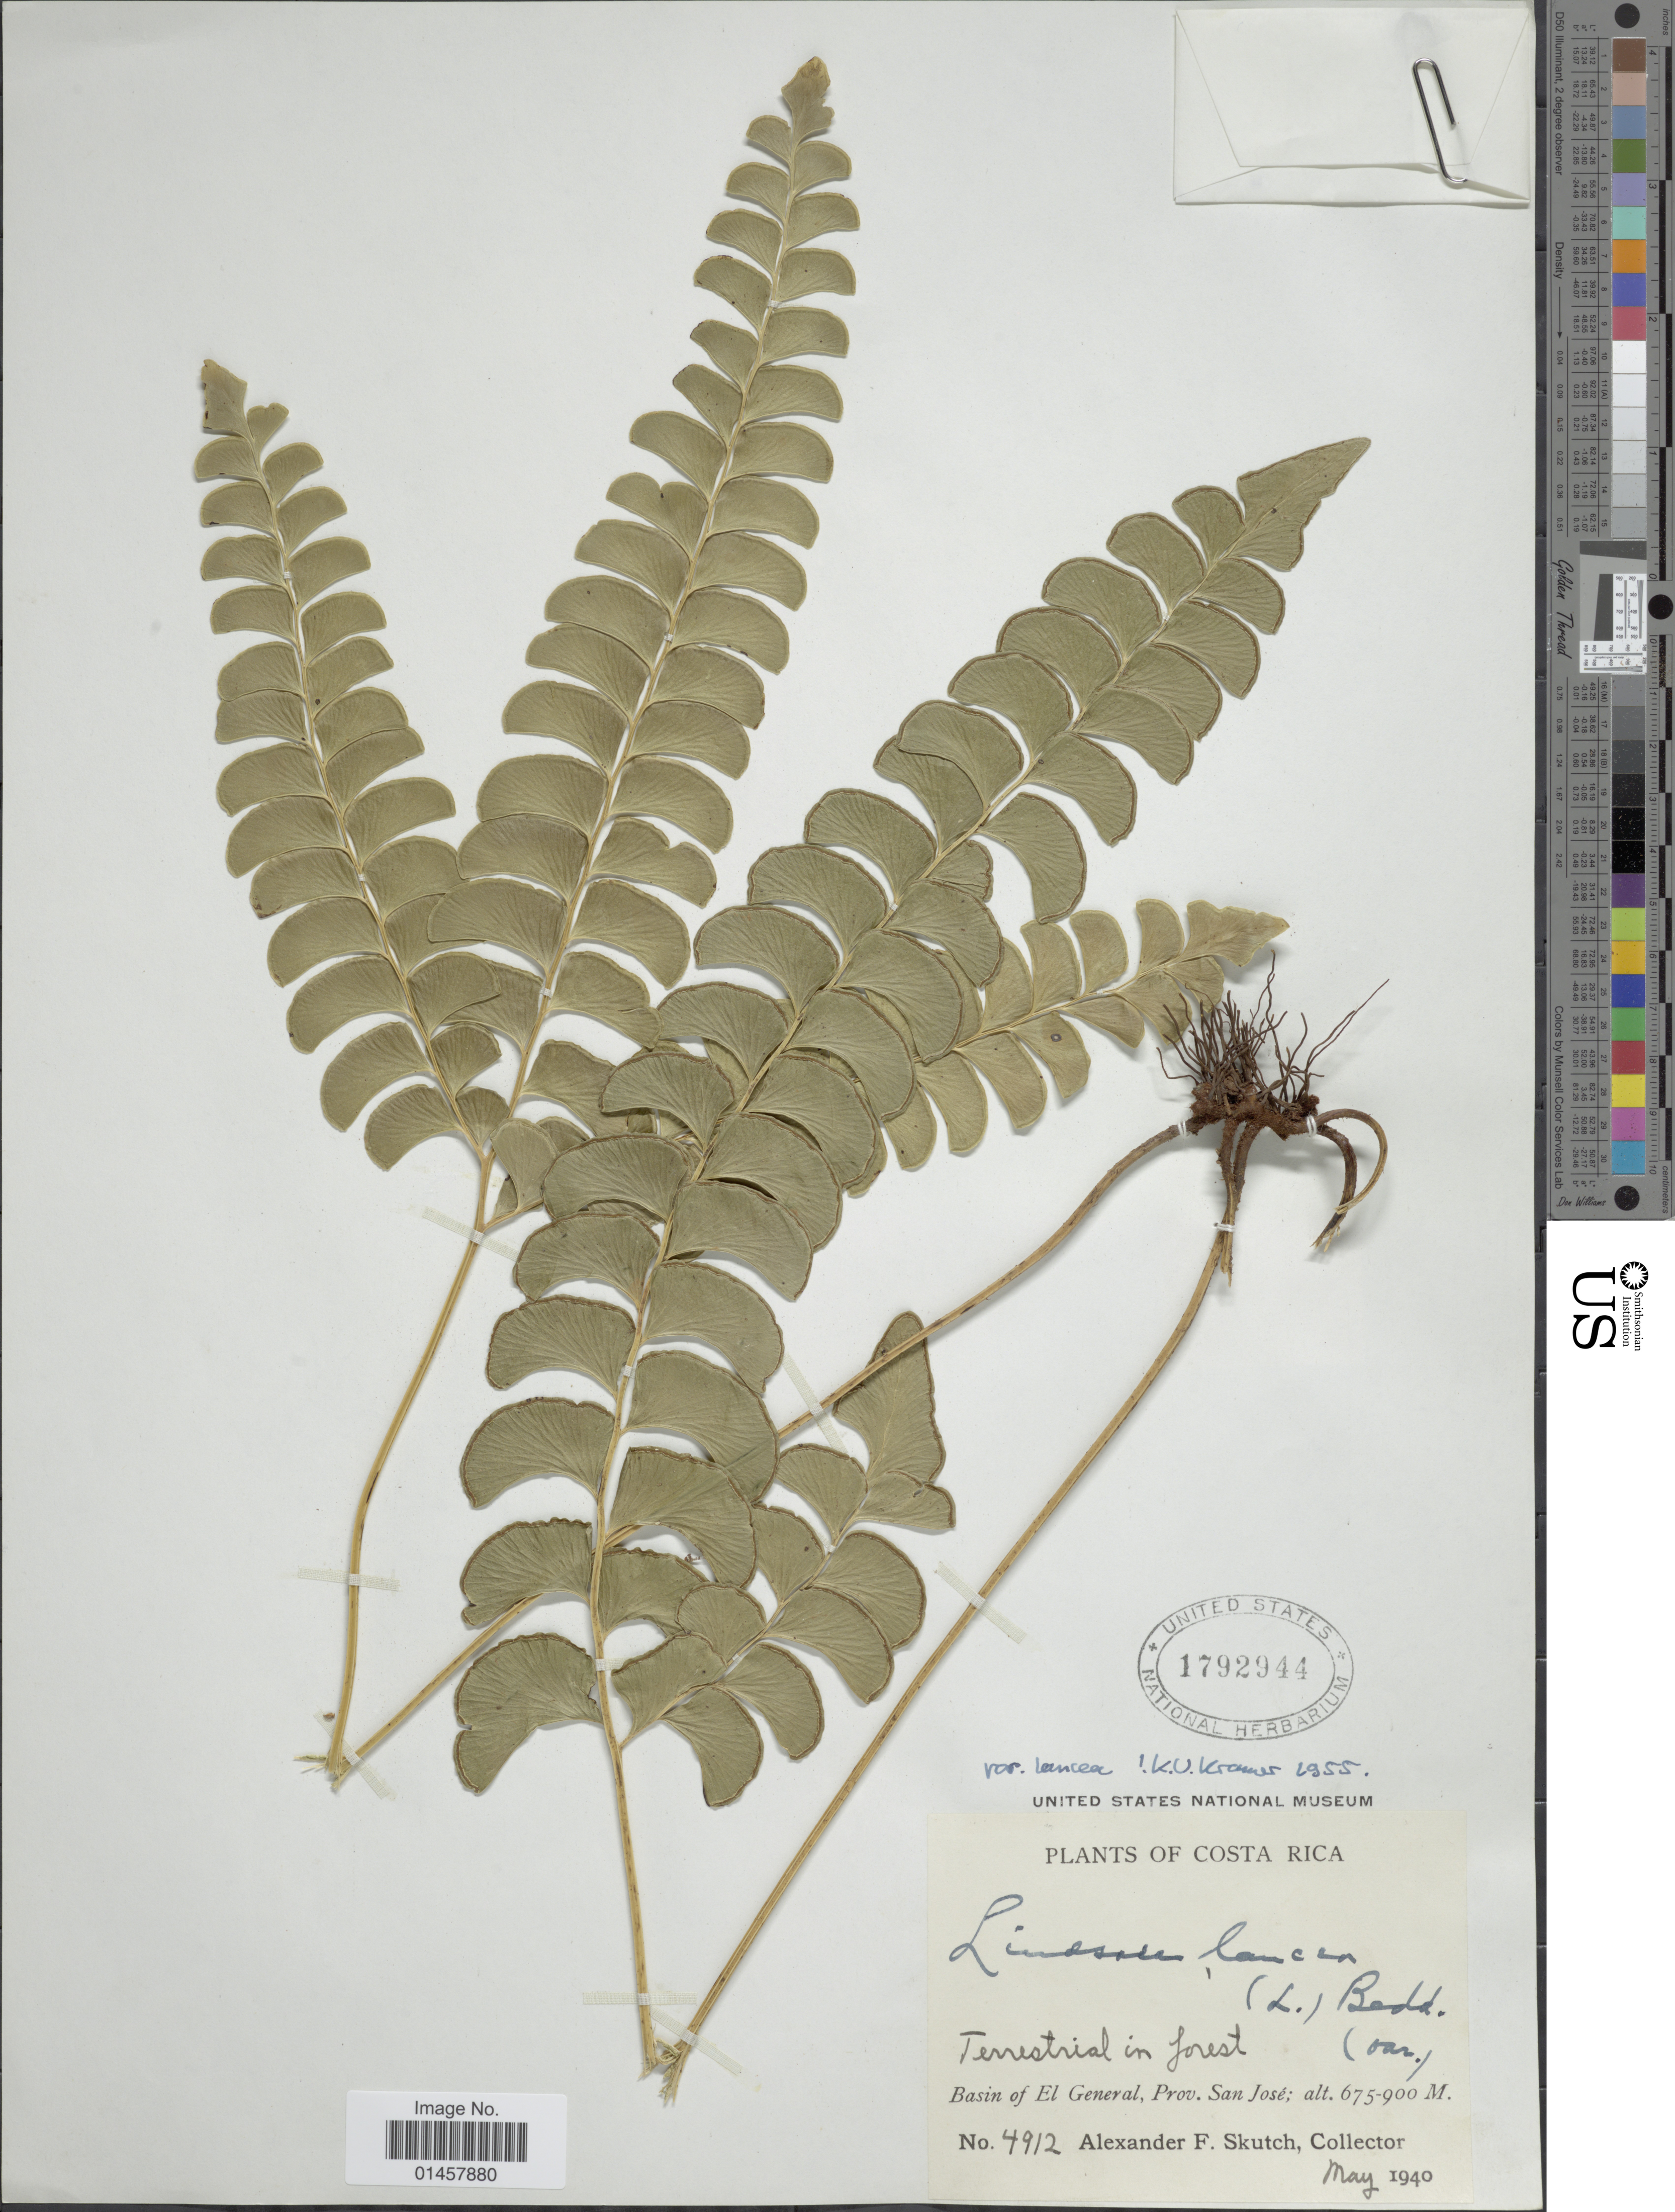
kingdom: Plantae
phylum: Tracheophyta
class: Polypodiopsida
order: Polypodiales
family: Lindsaeaceae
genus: Lindsaea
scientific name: Lindsaea lancea var. lancea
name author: (L.) Bedd.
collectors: A. F. Skutch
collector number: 4912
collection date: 1940-05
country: Costa Rica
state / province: San José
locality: Basin of El General, prov. San José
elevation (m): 675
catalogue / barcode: US 1792944